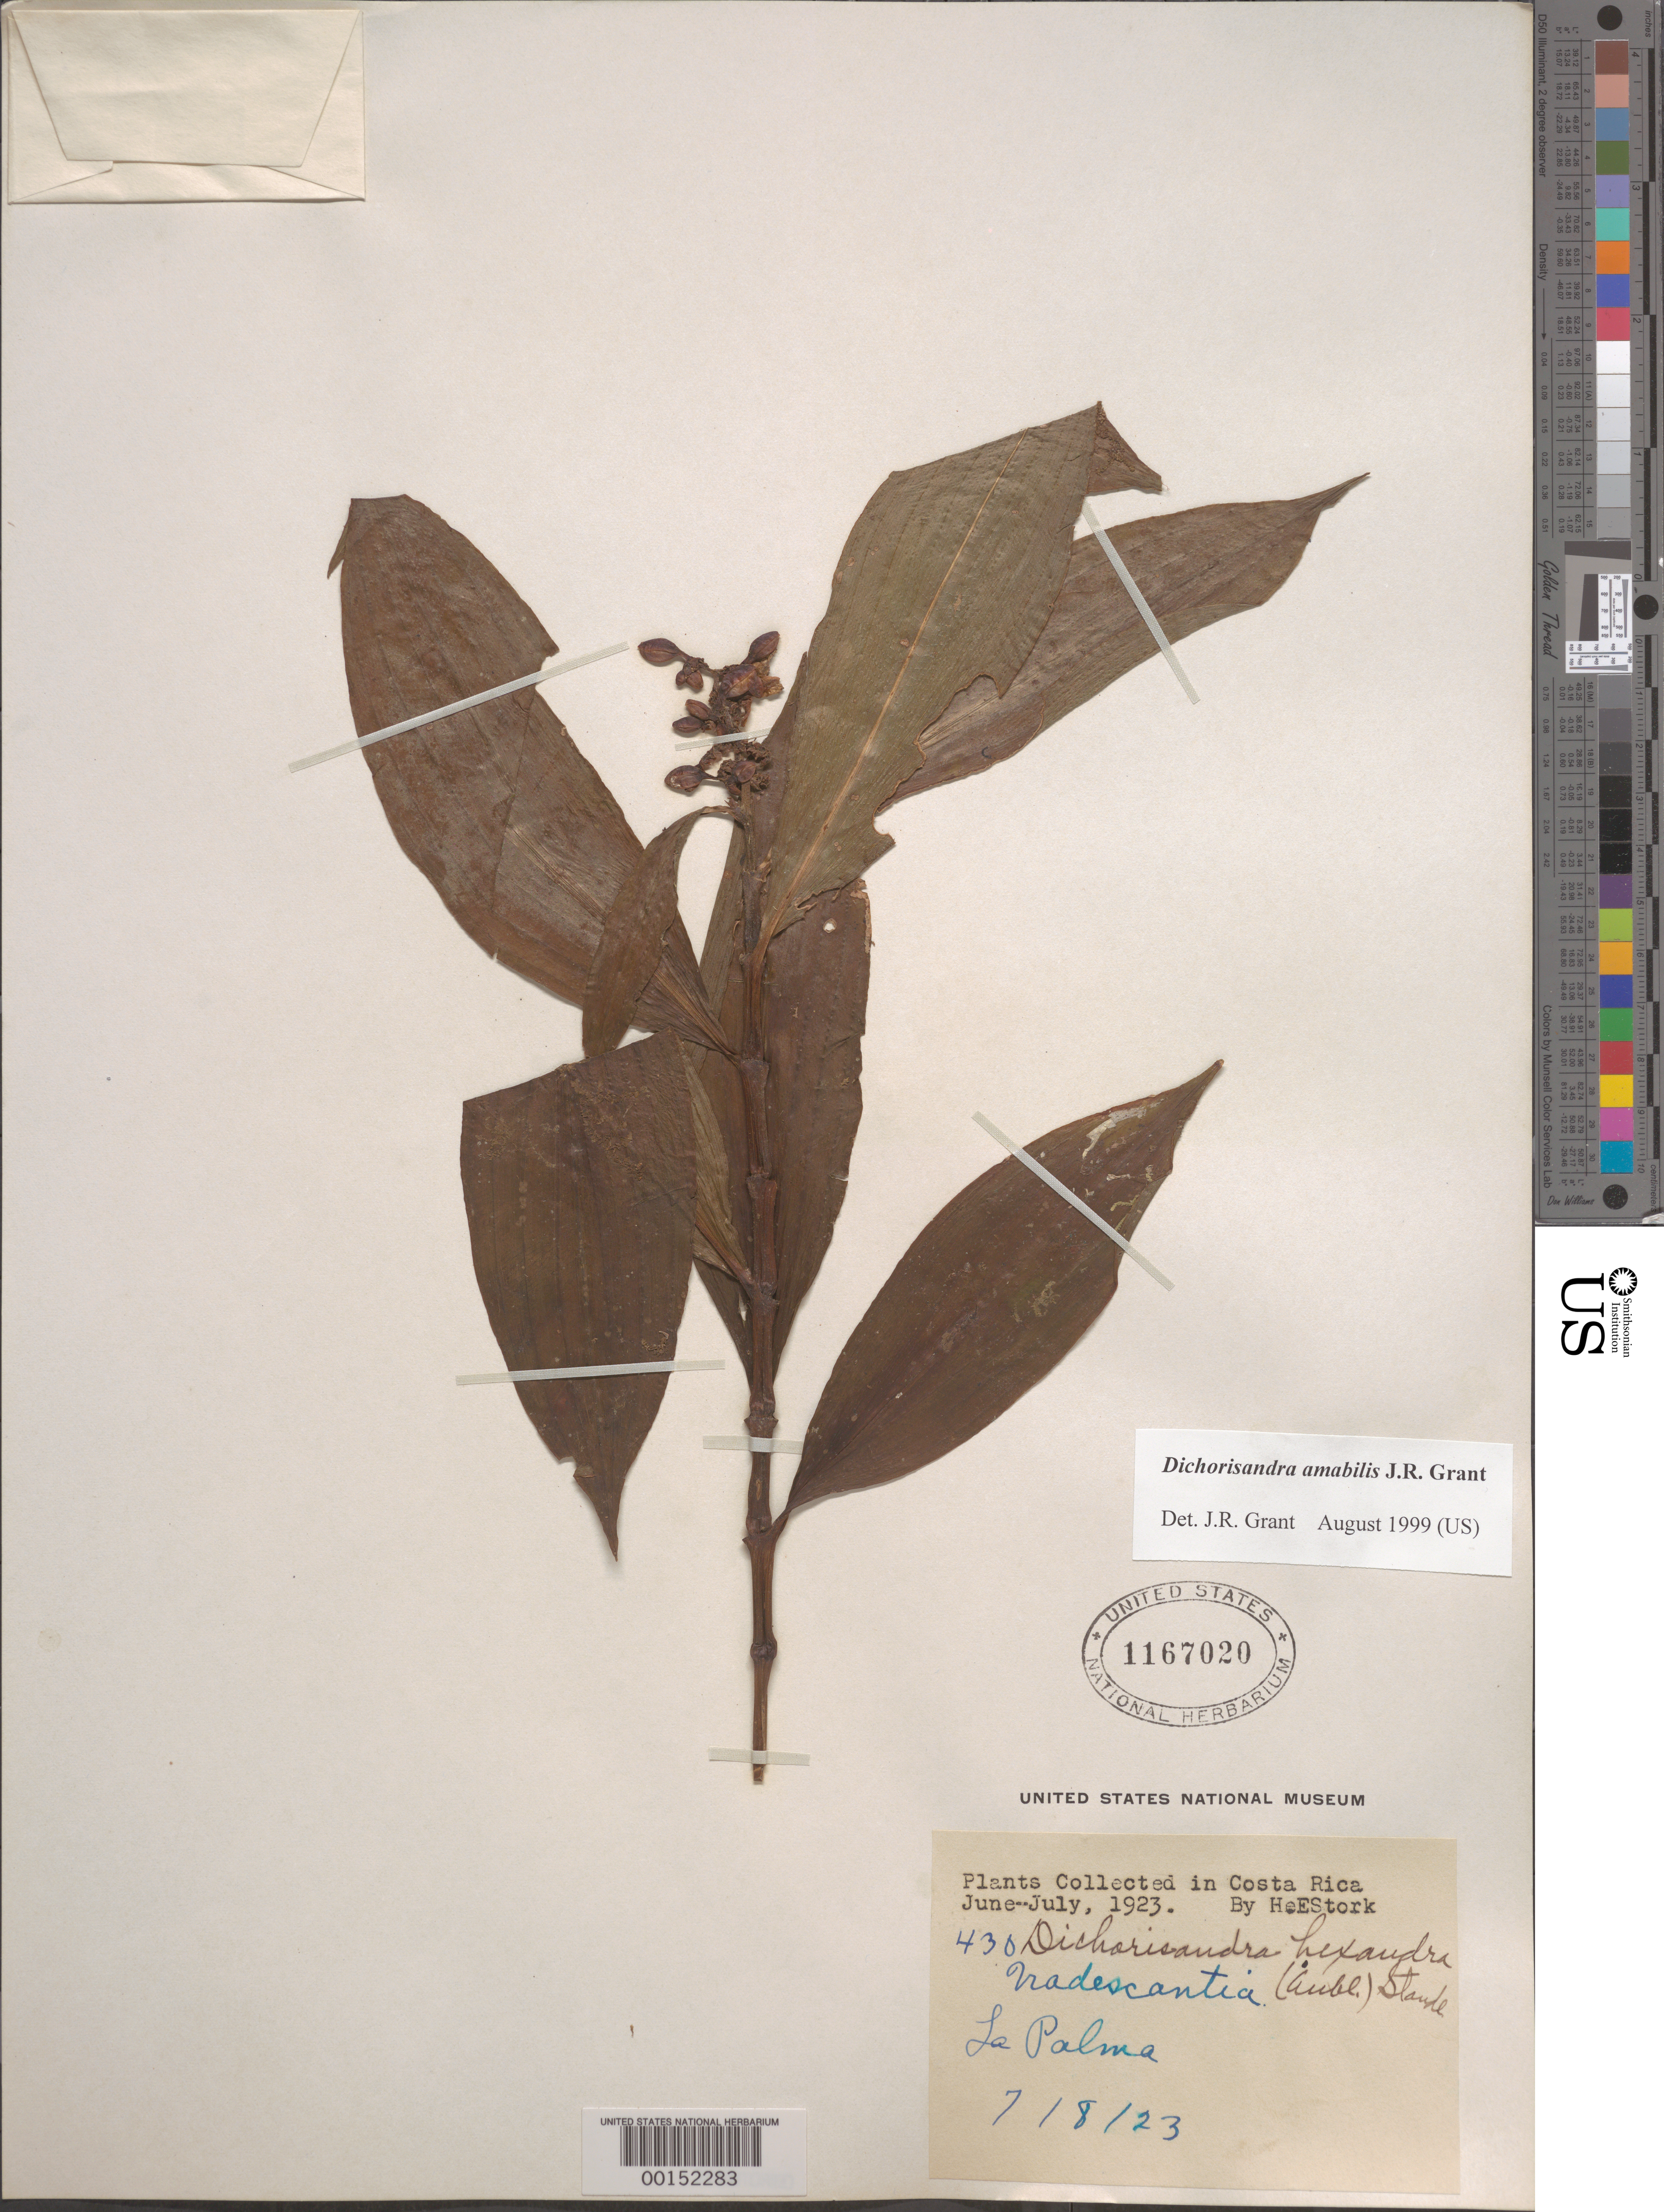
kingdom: Plantae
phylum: Tracheophyta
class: Liliopsida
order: Commelinales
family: Commelinaceae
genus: Dichorisandra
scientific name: Dichorisandra hexandra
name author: (Aubl.) Standl.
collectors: E. Stork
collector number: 430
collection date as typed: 08 Jul 1923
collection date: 1923-07-08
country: Costa Rica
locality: La Palma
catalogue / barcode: US 1167020